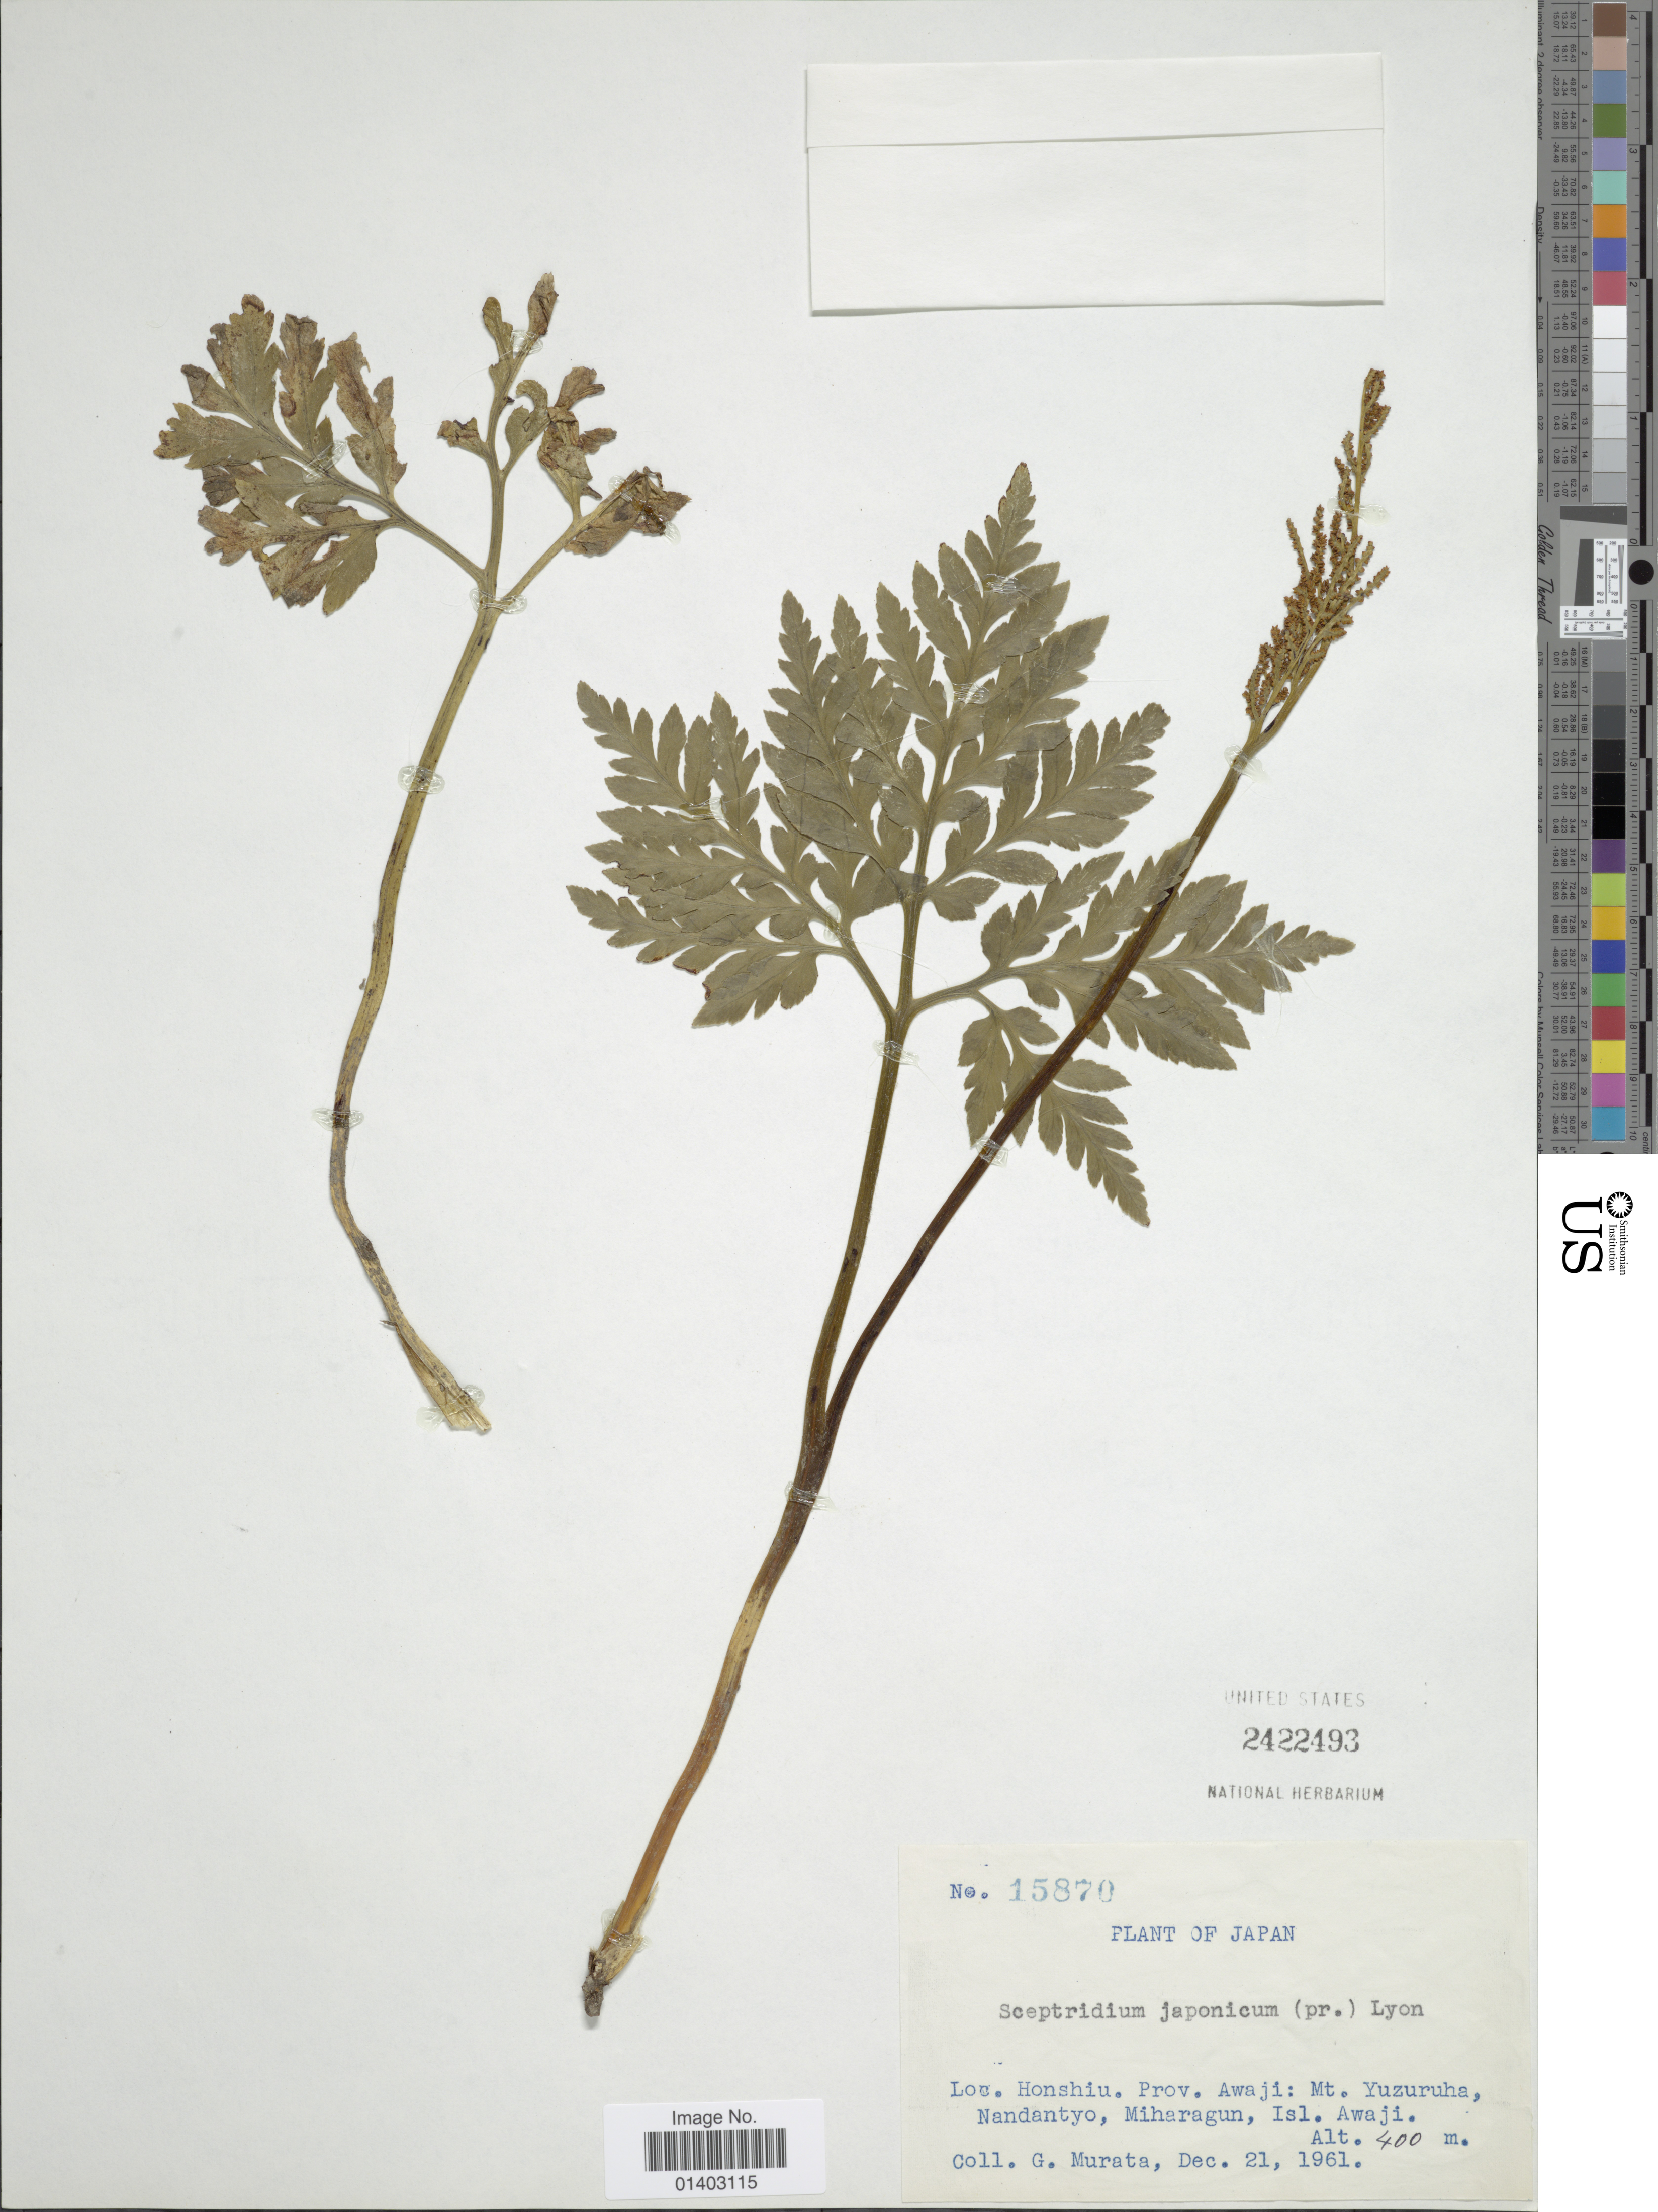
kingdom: Plantae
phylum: Tracheophyta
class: Polypodiopsida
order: Ophioglossales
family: Ophioglossaceae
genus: Botrychium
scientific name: Botrychium japonicum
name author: (Prantl) Underw.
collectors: G. Murata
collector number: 15870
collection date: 1961-12-21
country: Japan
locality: Honshiu. Prov. Awaji: Mt Yuzuruha, Nandantyo, Miharagun, Isl Awaji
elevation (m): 400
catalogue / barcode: US 2422493